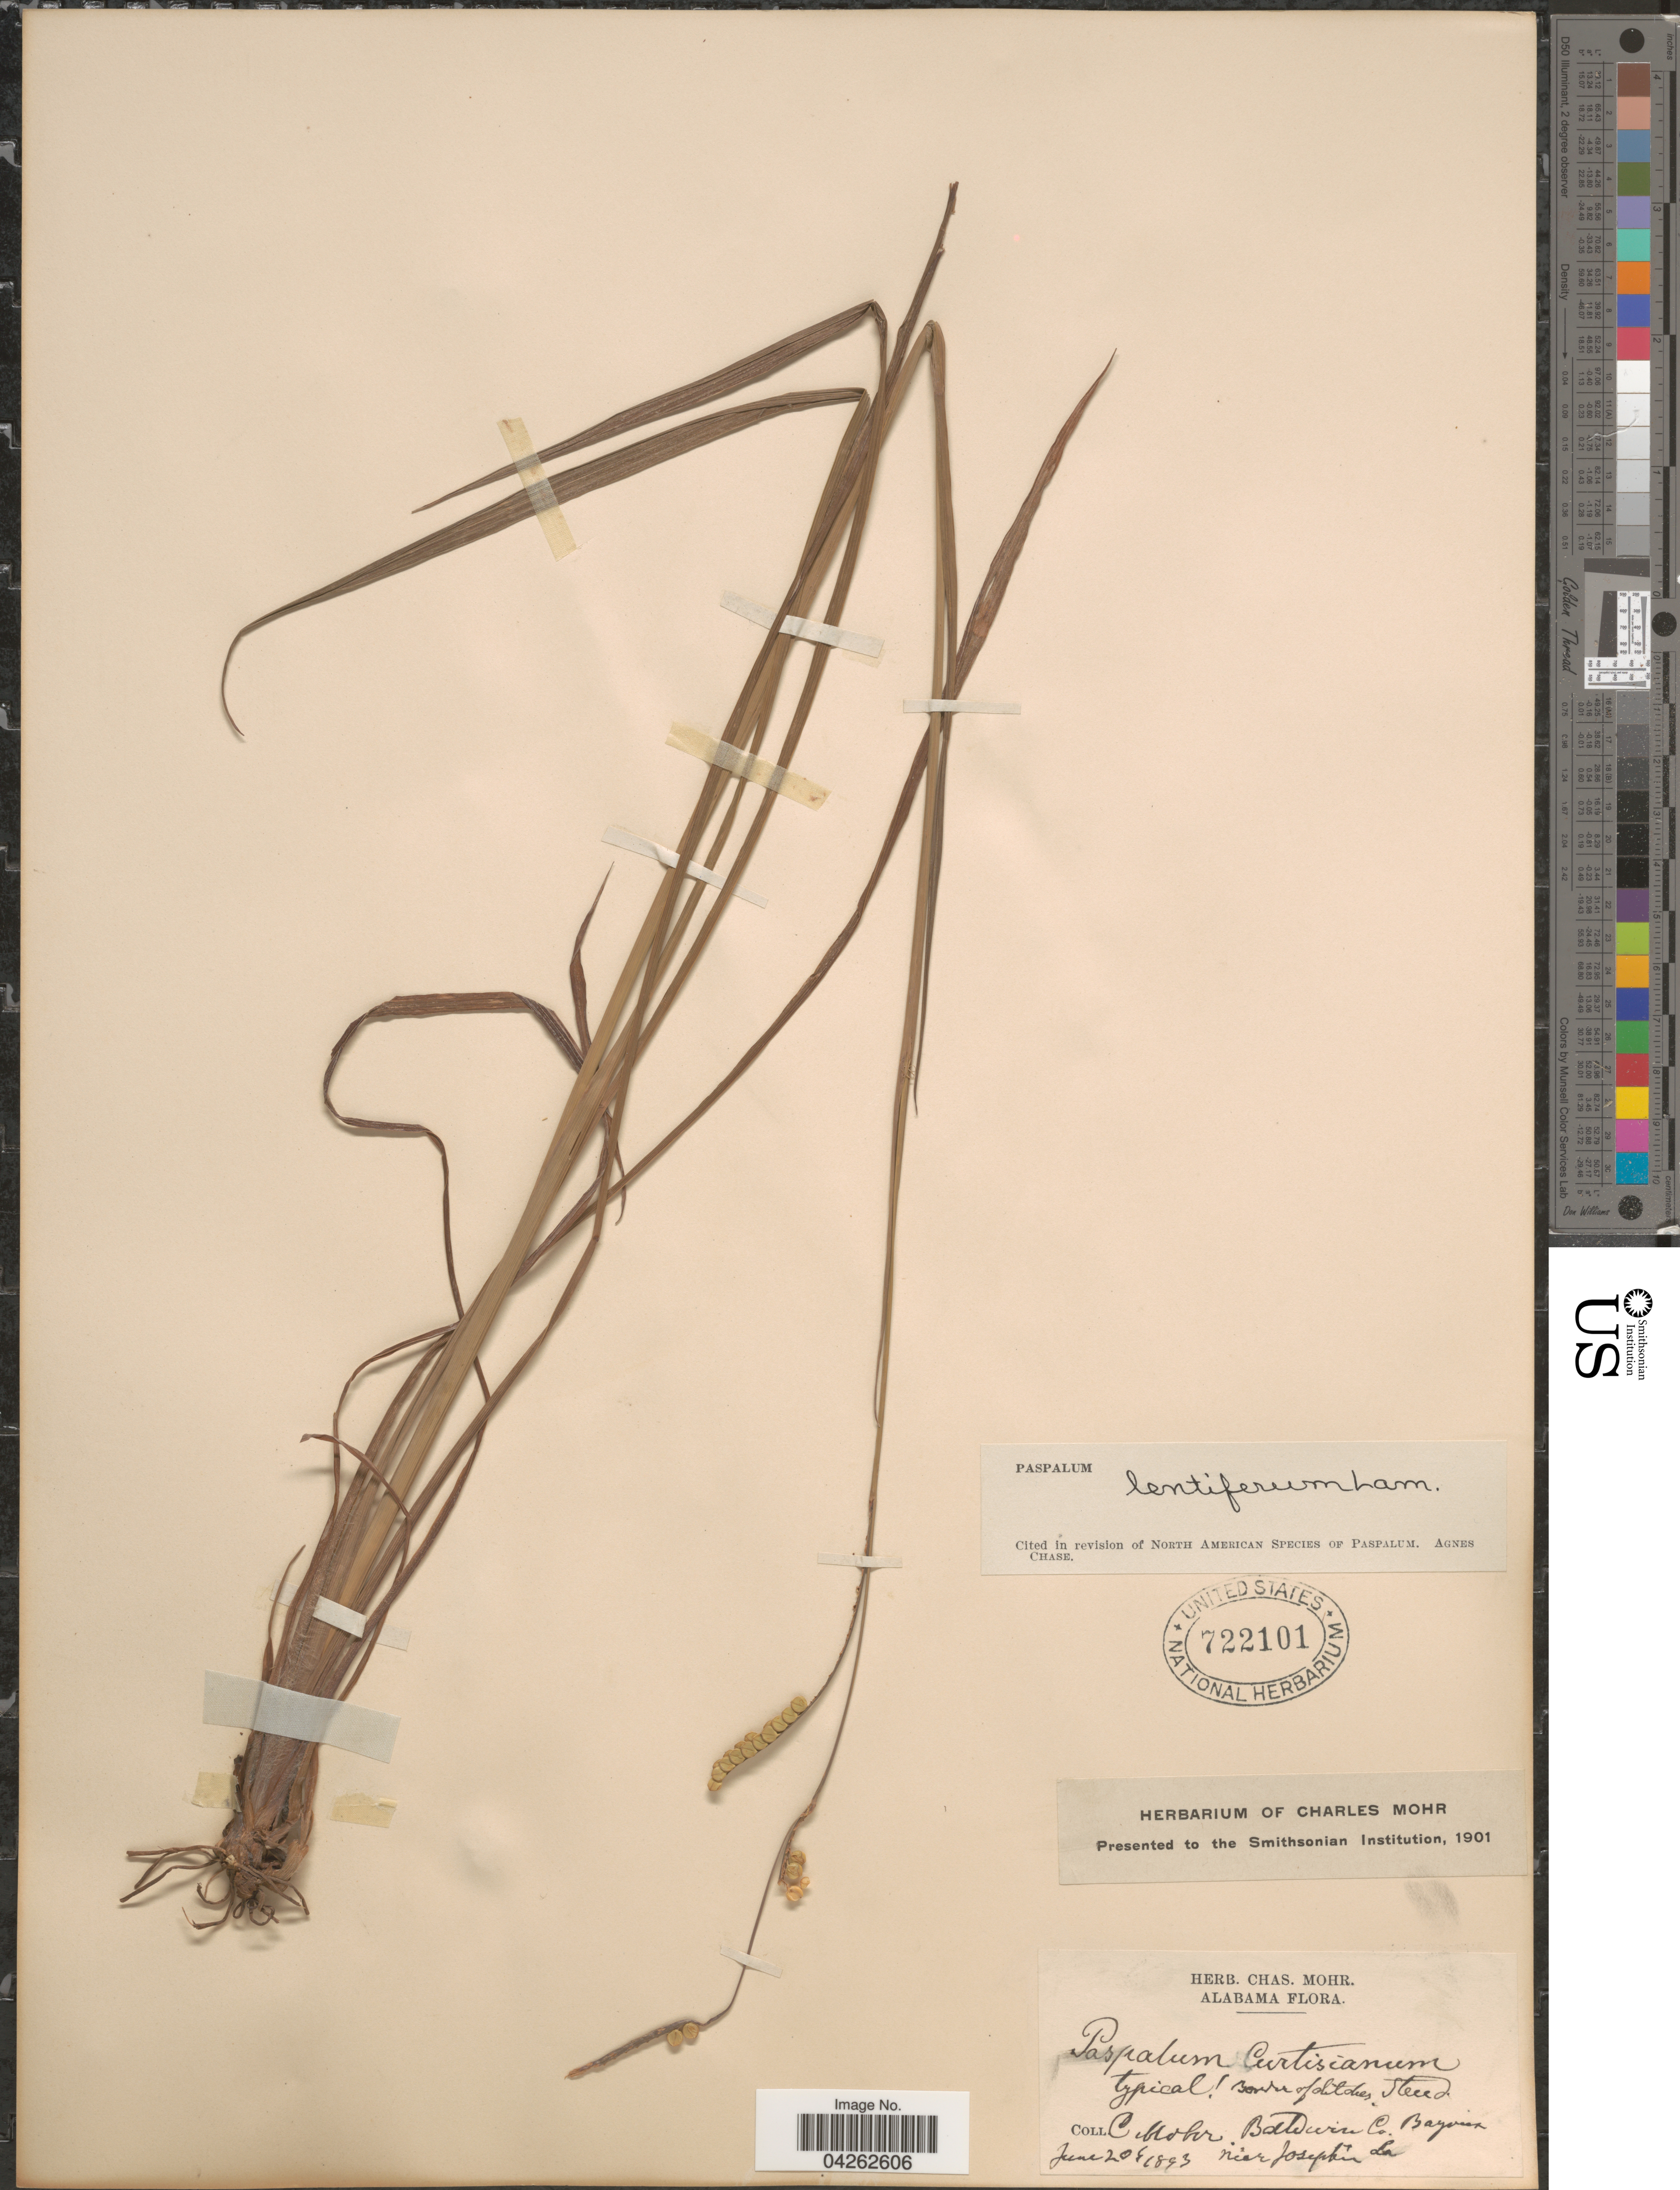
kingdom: Plantae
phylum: Tracheophyta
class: Liliopsida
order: Poales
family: Poaceae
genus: Paspalum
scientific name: Paspalum lentiferum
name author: Lam.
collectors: Mohr, C. T. (herbarium)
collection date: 1893-06-20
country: United States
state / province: Alabama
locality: Baldwin Co. Bayoux near Josephine La.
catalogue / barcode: US 722101